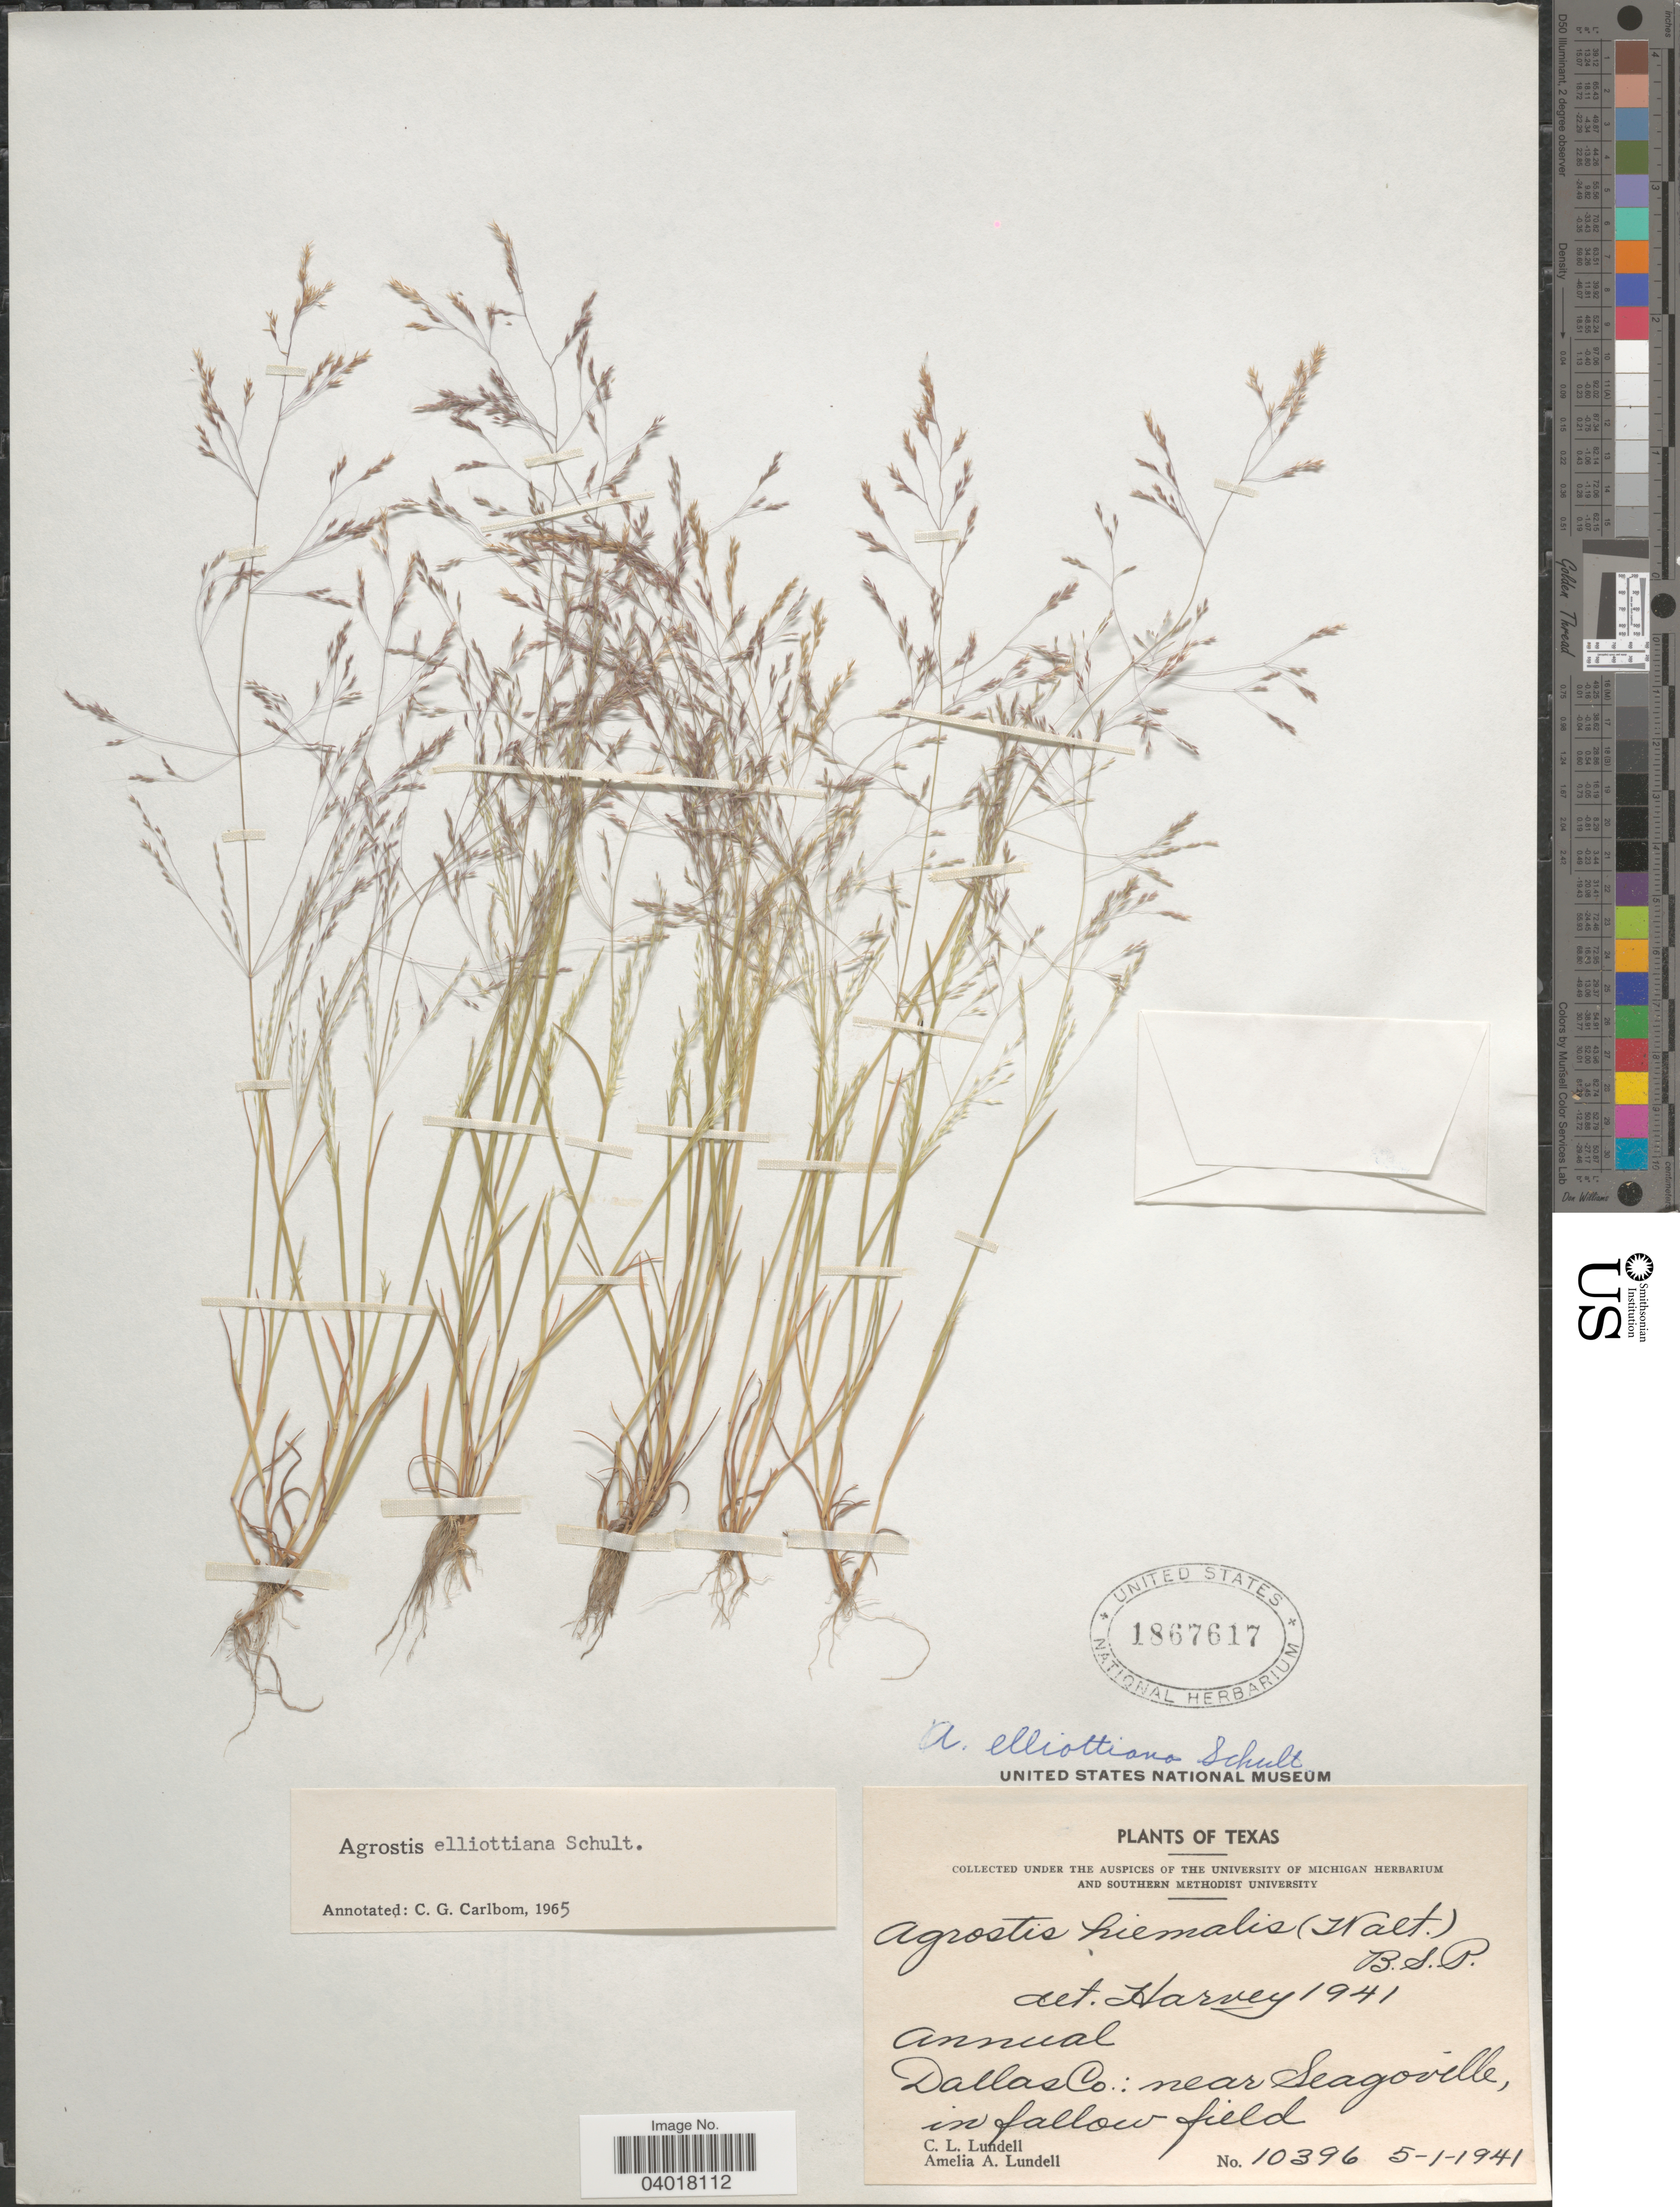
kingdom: Plantae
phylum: Tracheophyta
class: Liliopsida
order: Poales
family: Poaceae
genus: Agrostis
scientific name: Agrostis elliottiana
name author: Schult.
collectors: C. L. Lundell & A. A. Lundell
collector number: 10396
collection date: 1941-05-01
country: United States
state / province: Texas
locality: Dallas Co.: near Seagoville, in fallow field.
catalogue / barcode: US 1867617